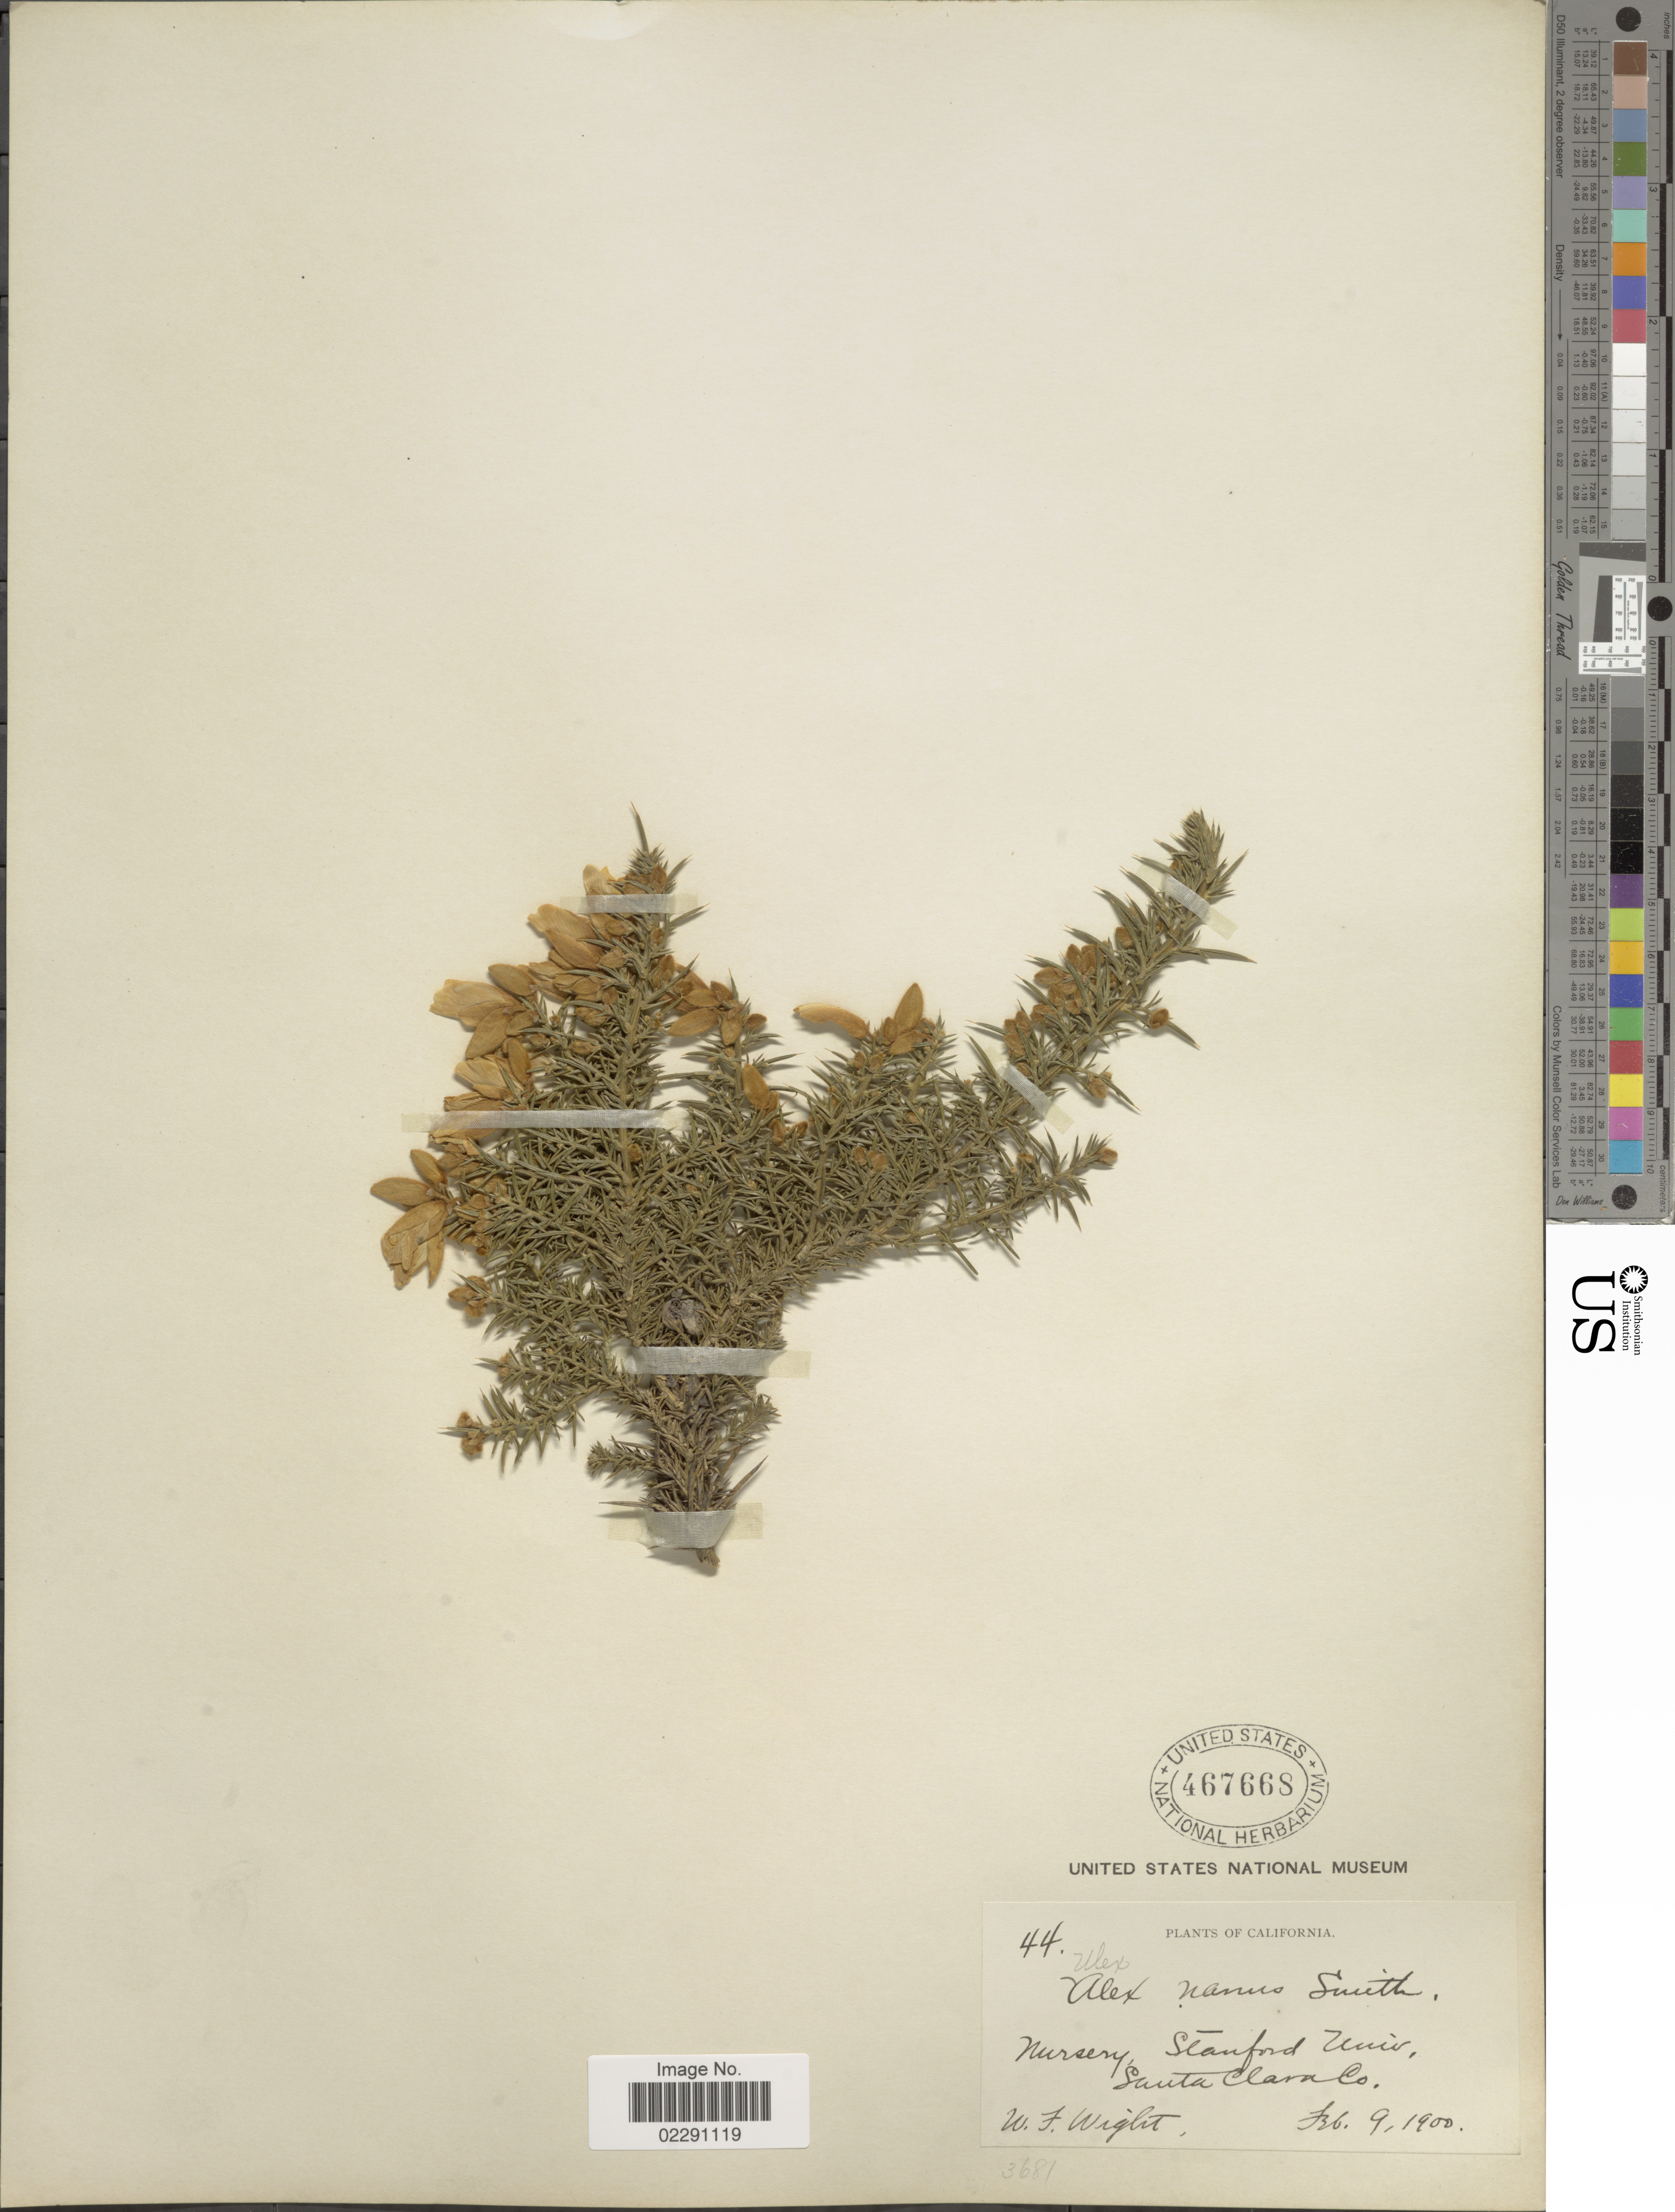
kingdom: Plantae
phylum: Tracheophyta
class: Magnoliopsida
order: Fabales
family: Fabaceae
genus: Ulex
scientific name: Ulex nanus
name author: Symons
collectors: W. F. Wright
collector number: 44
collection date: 1900-02-09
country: United States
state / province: California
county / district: Santa Clara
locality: Nursery, Stanford Univ., Santa Clara Co.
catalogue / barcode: US 467668